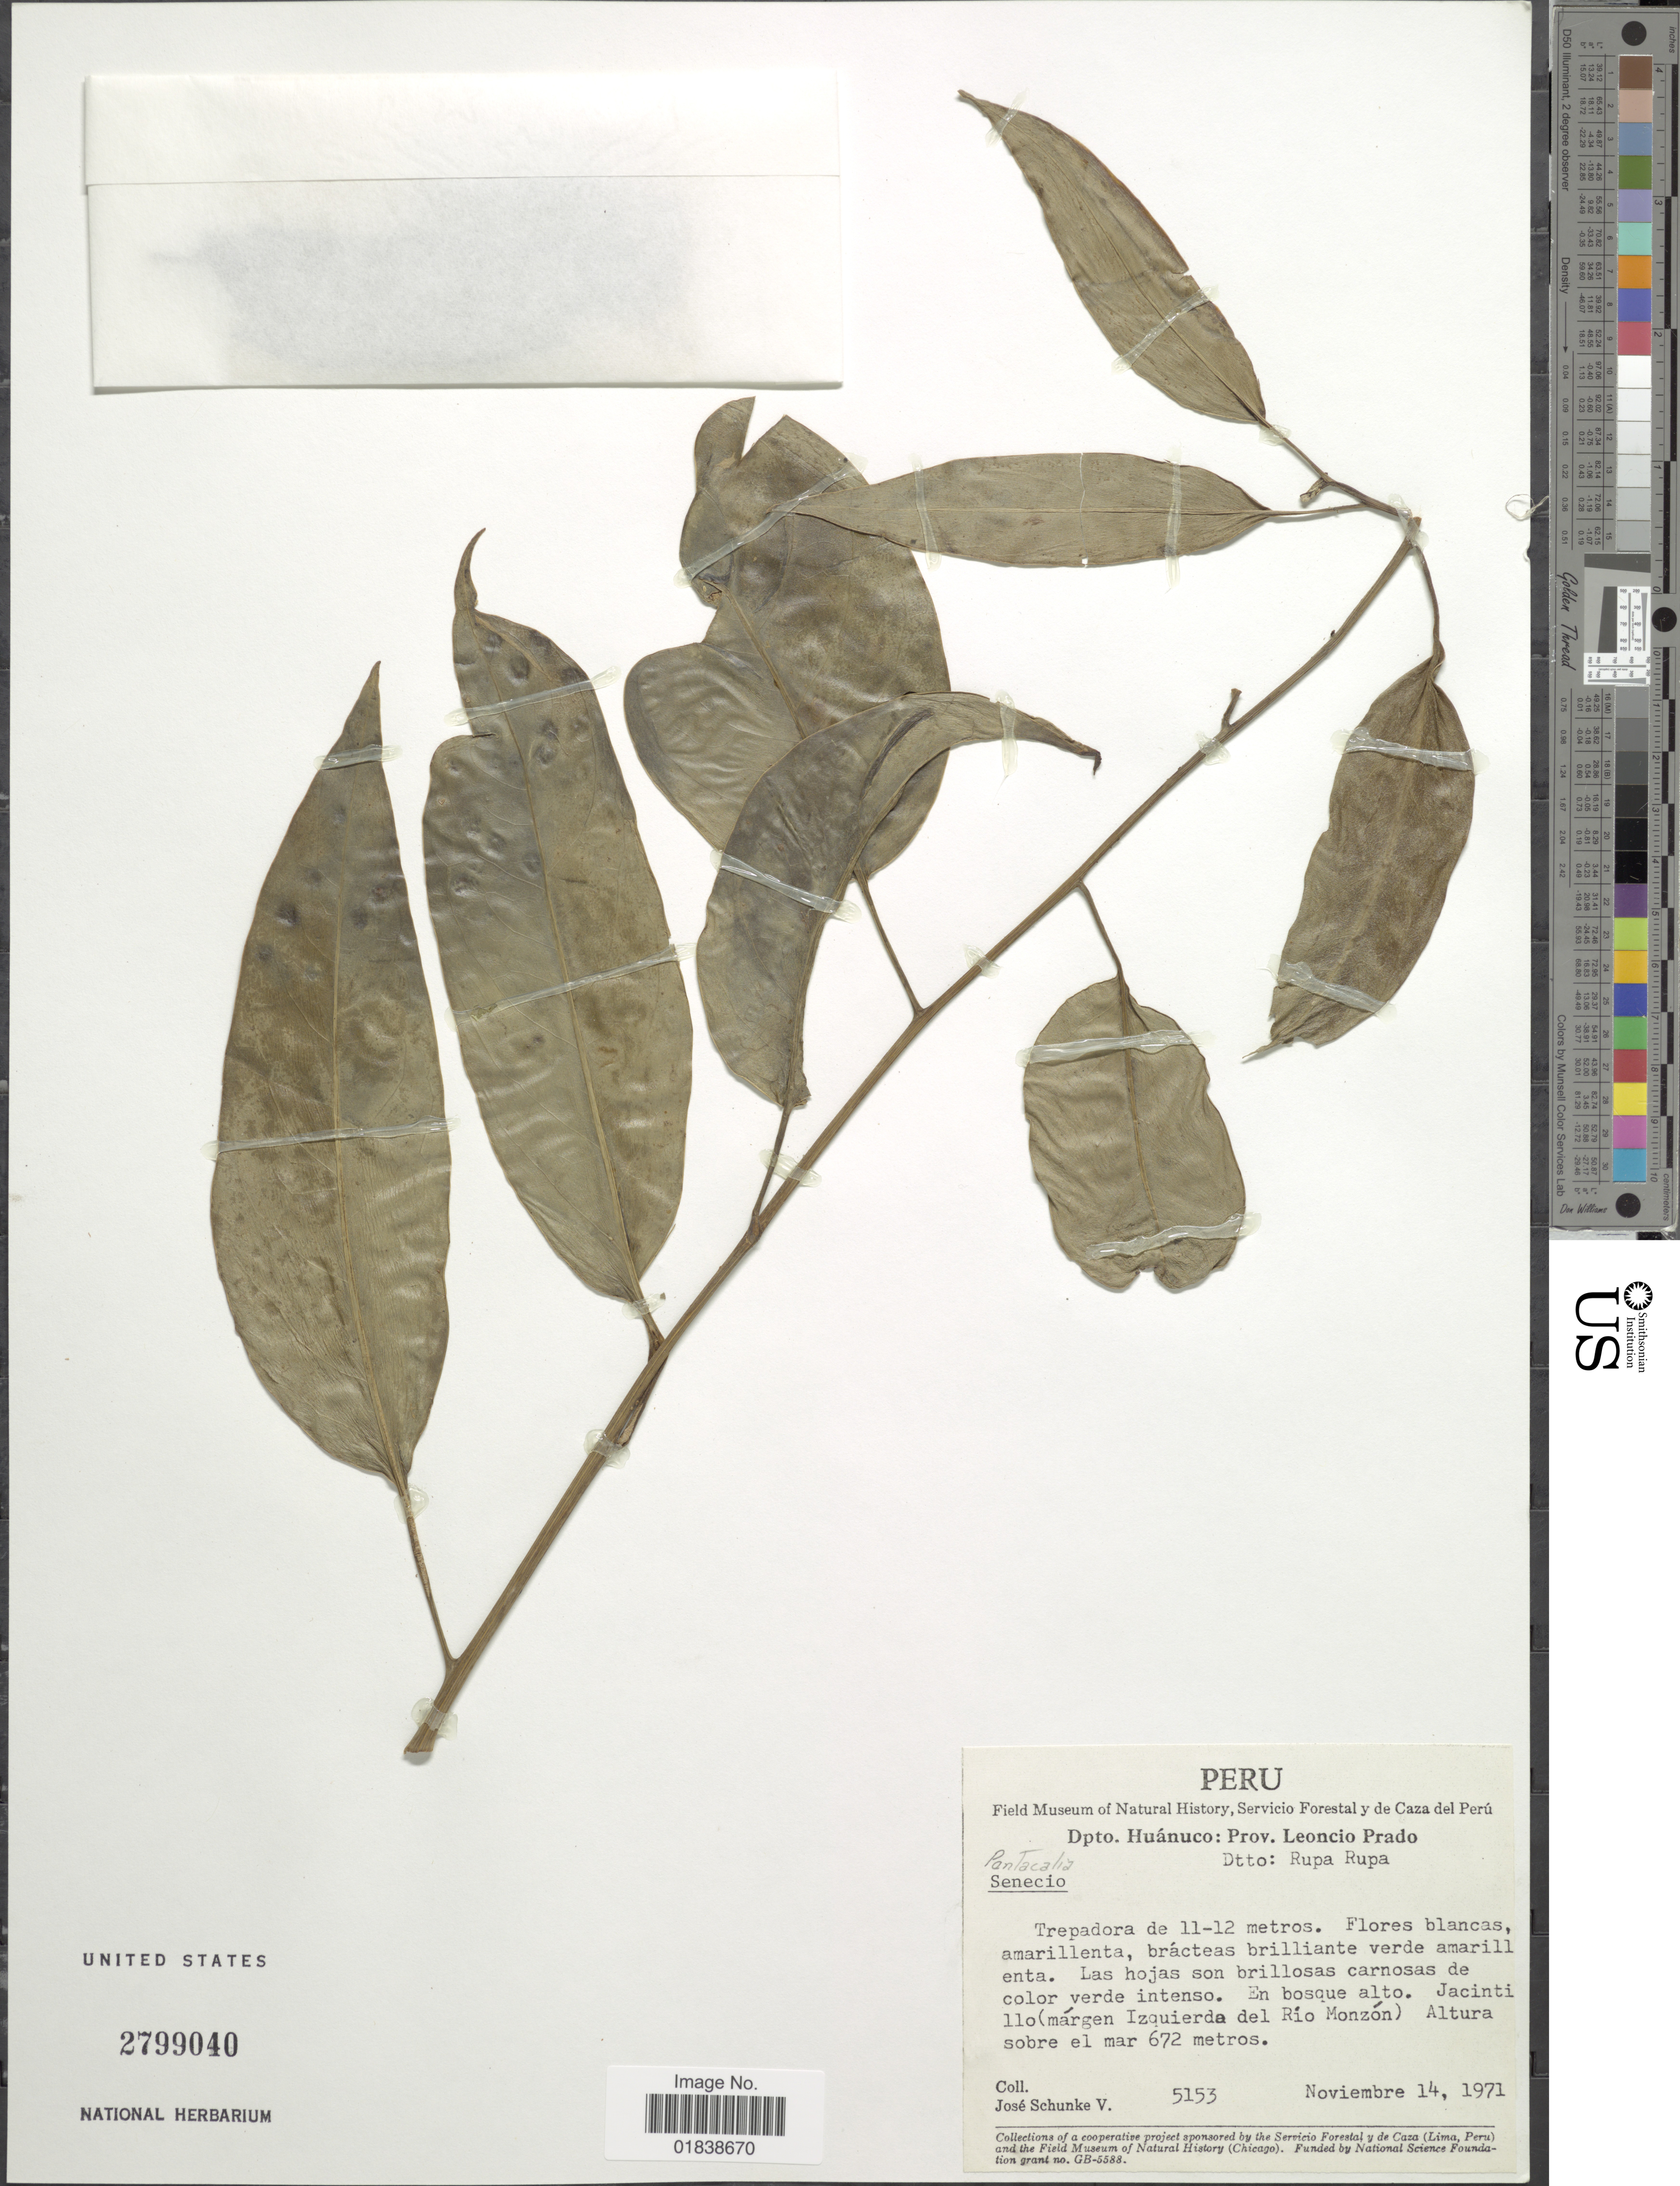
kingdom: Plantae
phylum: Tracheophyta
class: Magnoliopsida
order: Asterales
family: Asteraceae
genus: Senecio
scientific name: Senecio sp.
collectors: J. Schunke Vigo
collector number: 5153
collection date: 1971-11-14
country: Peru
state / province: Huánuco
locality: Prov. Leoncio Prado, Dtto. Rupa Rupa, Jacintillo (margen Izquierda del Rio Monzon)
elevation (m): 672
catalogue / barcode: US 2799040